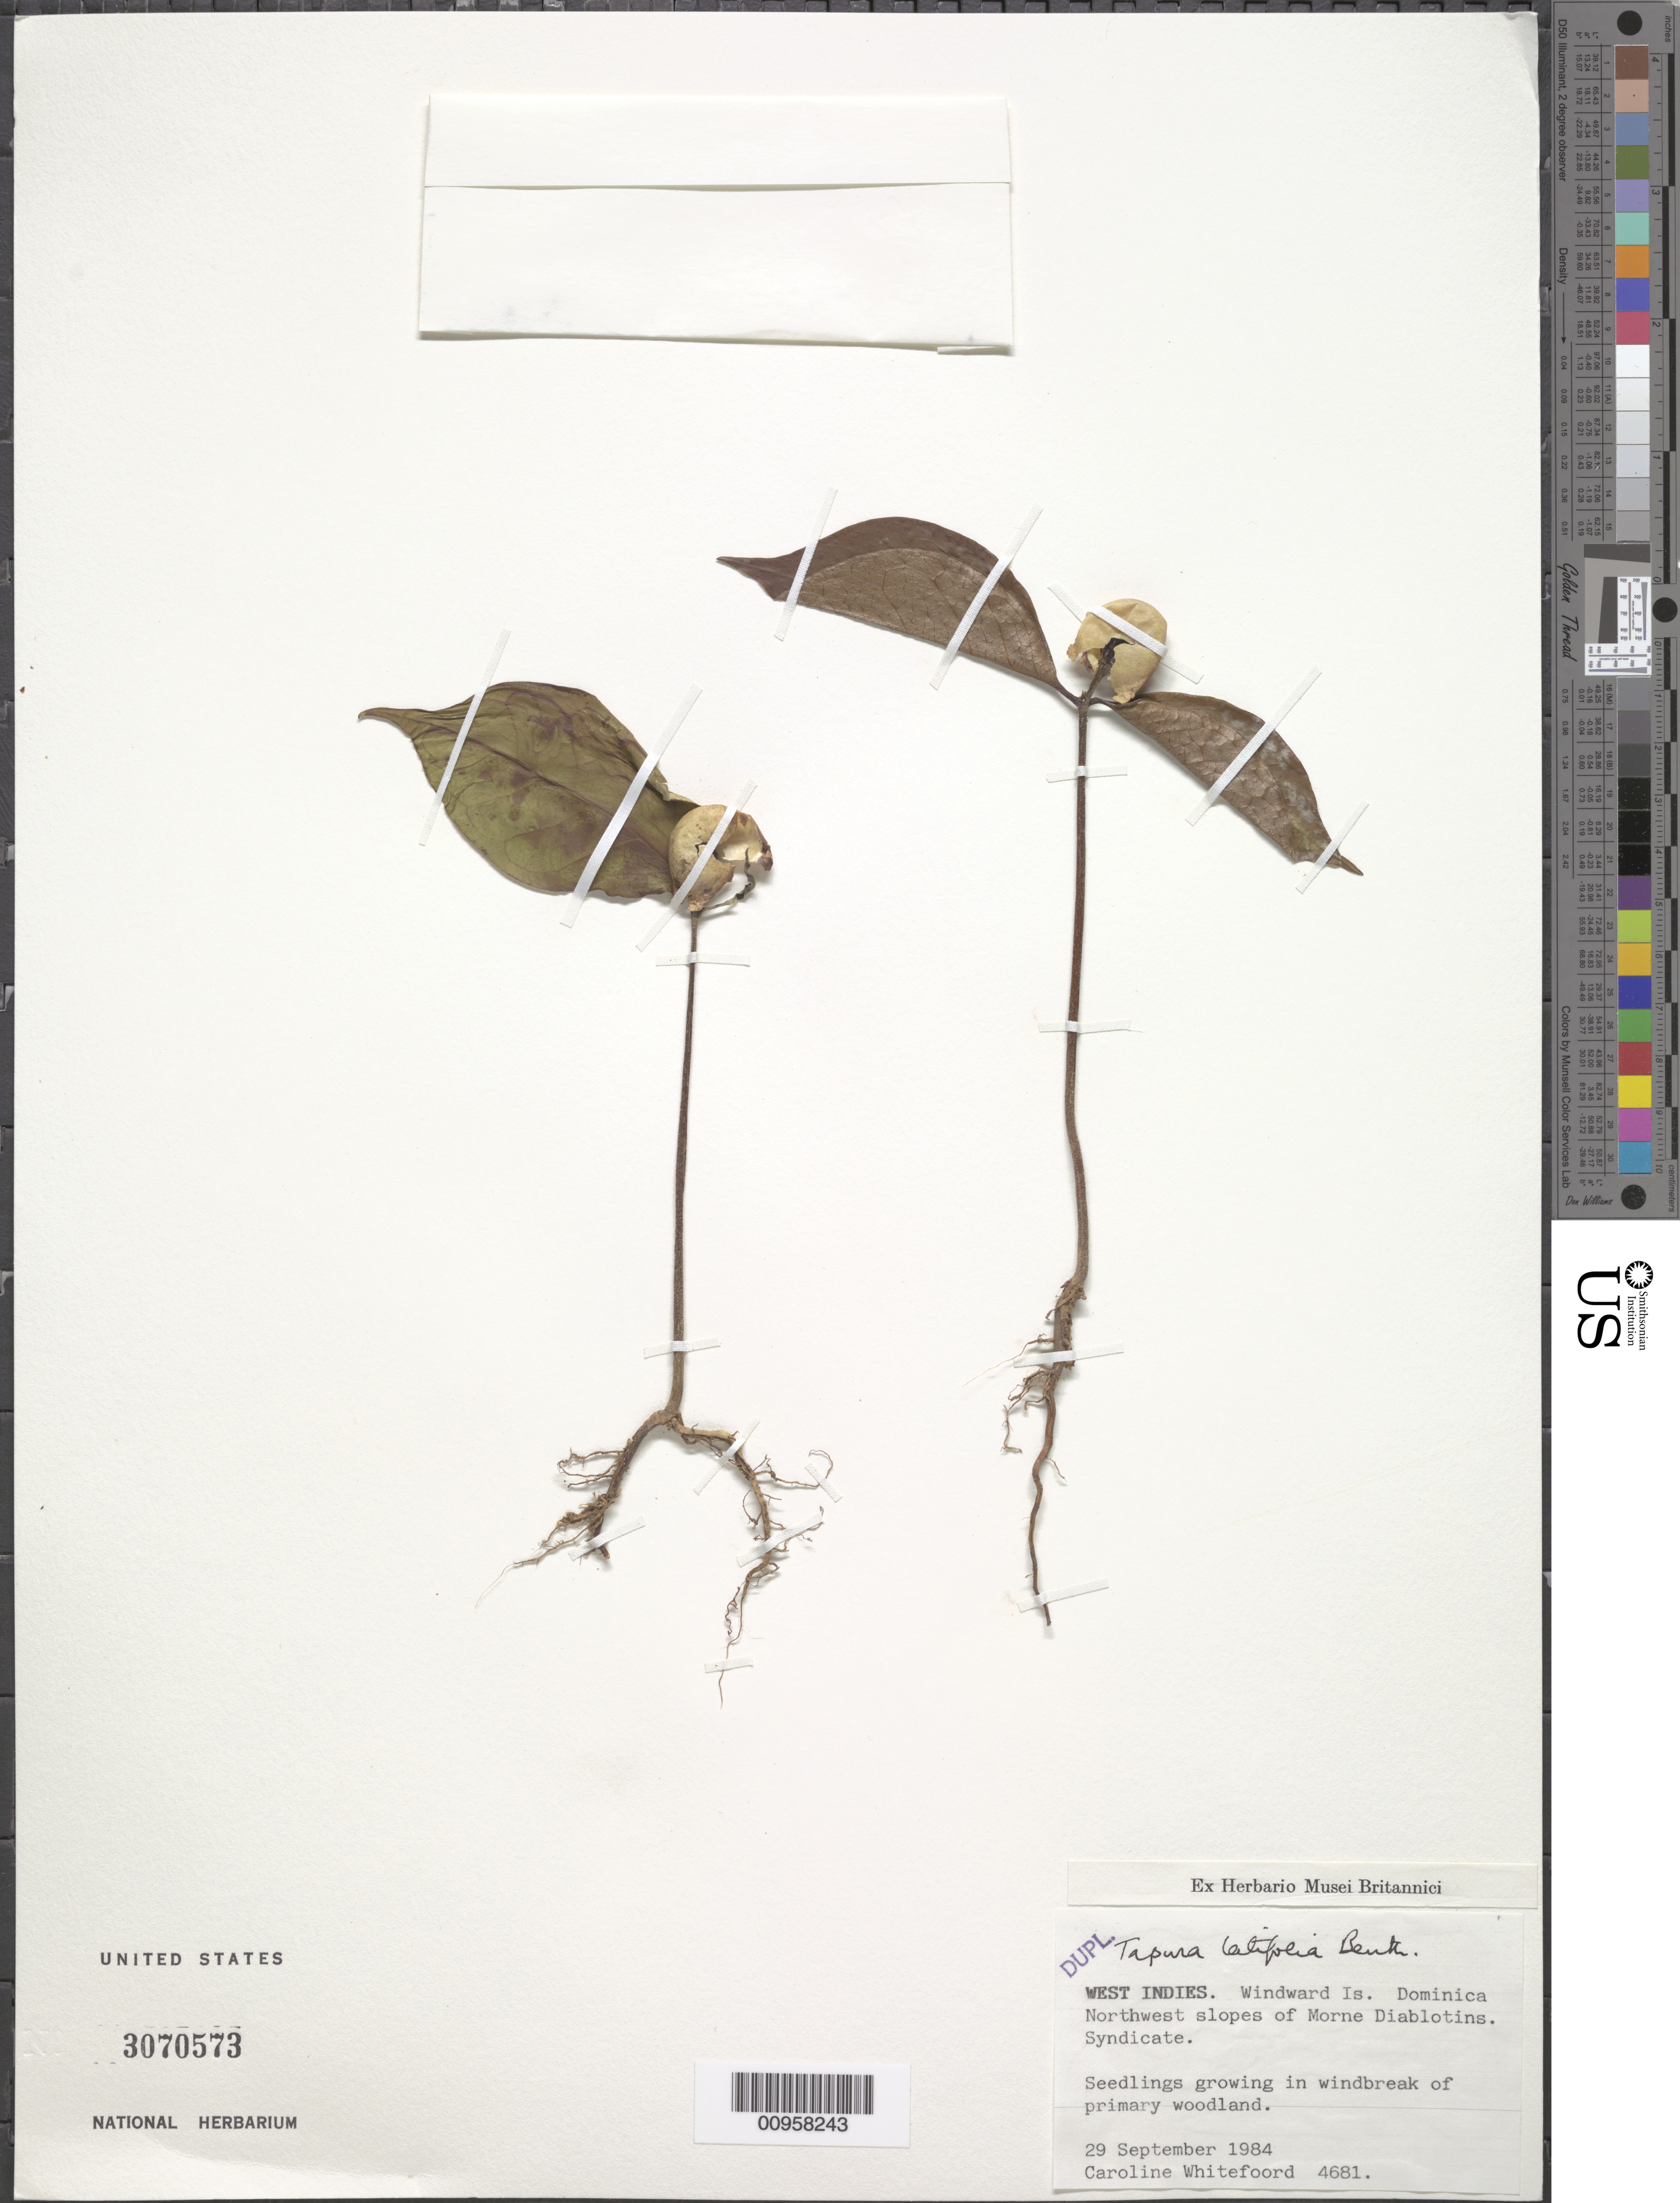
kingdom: Plantae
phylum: Tracheophyta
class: Magnoliopsida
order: Malpighiales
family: Dichapetalaceae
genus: Tapura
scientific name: Tapura latifolia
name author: Benth.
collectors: C. Whitefoord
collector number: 4681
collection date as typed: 29 Sep 1984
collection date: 1984-09-29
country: Dominica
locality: Northwest slopes of Morne Diablotins, Syndicate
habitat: Seedlings growing in windbreak of primary woodland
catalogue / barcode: US 3070573